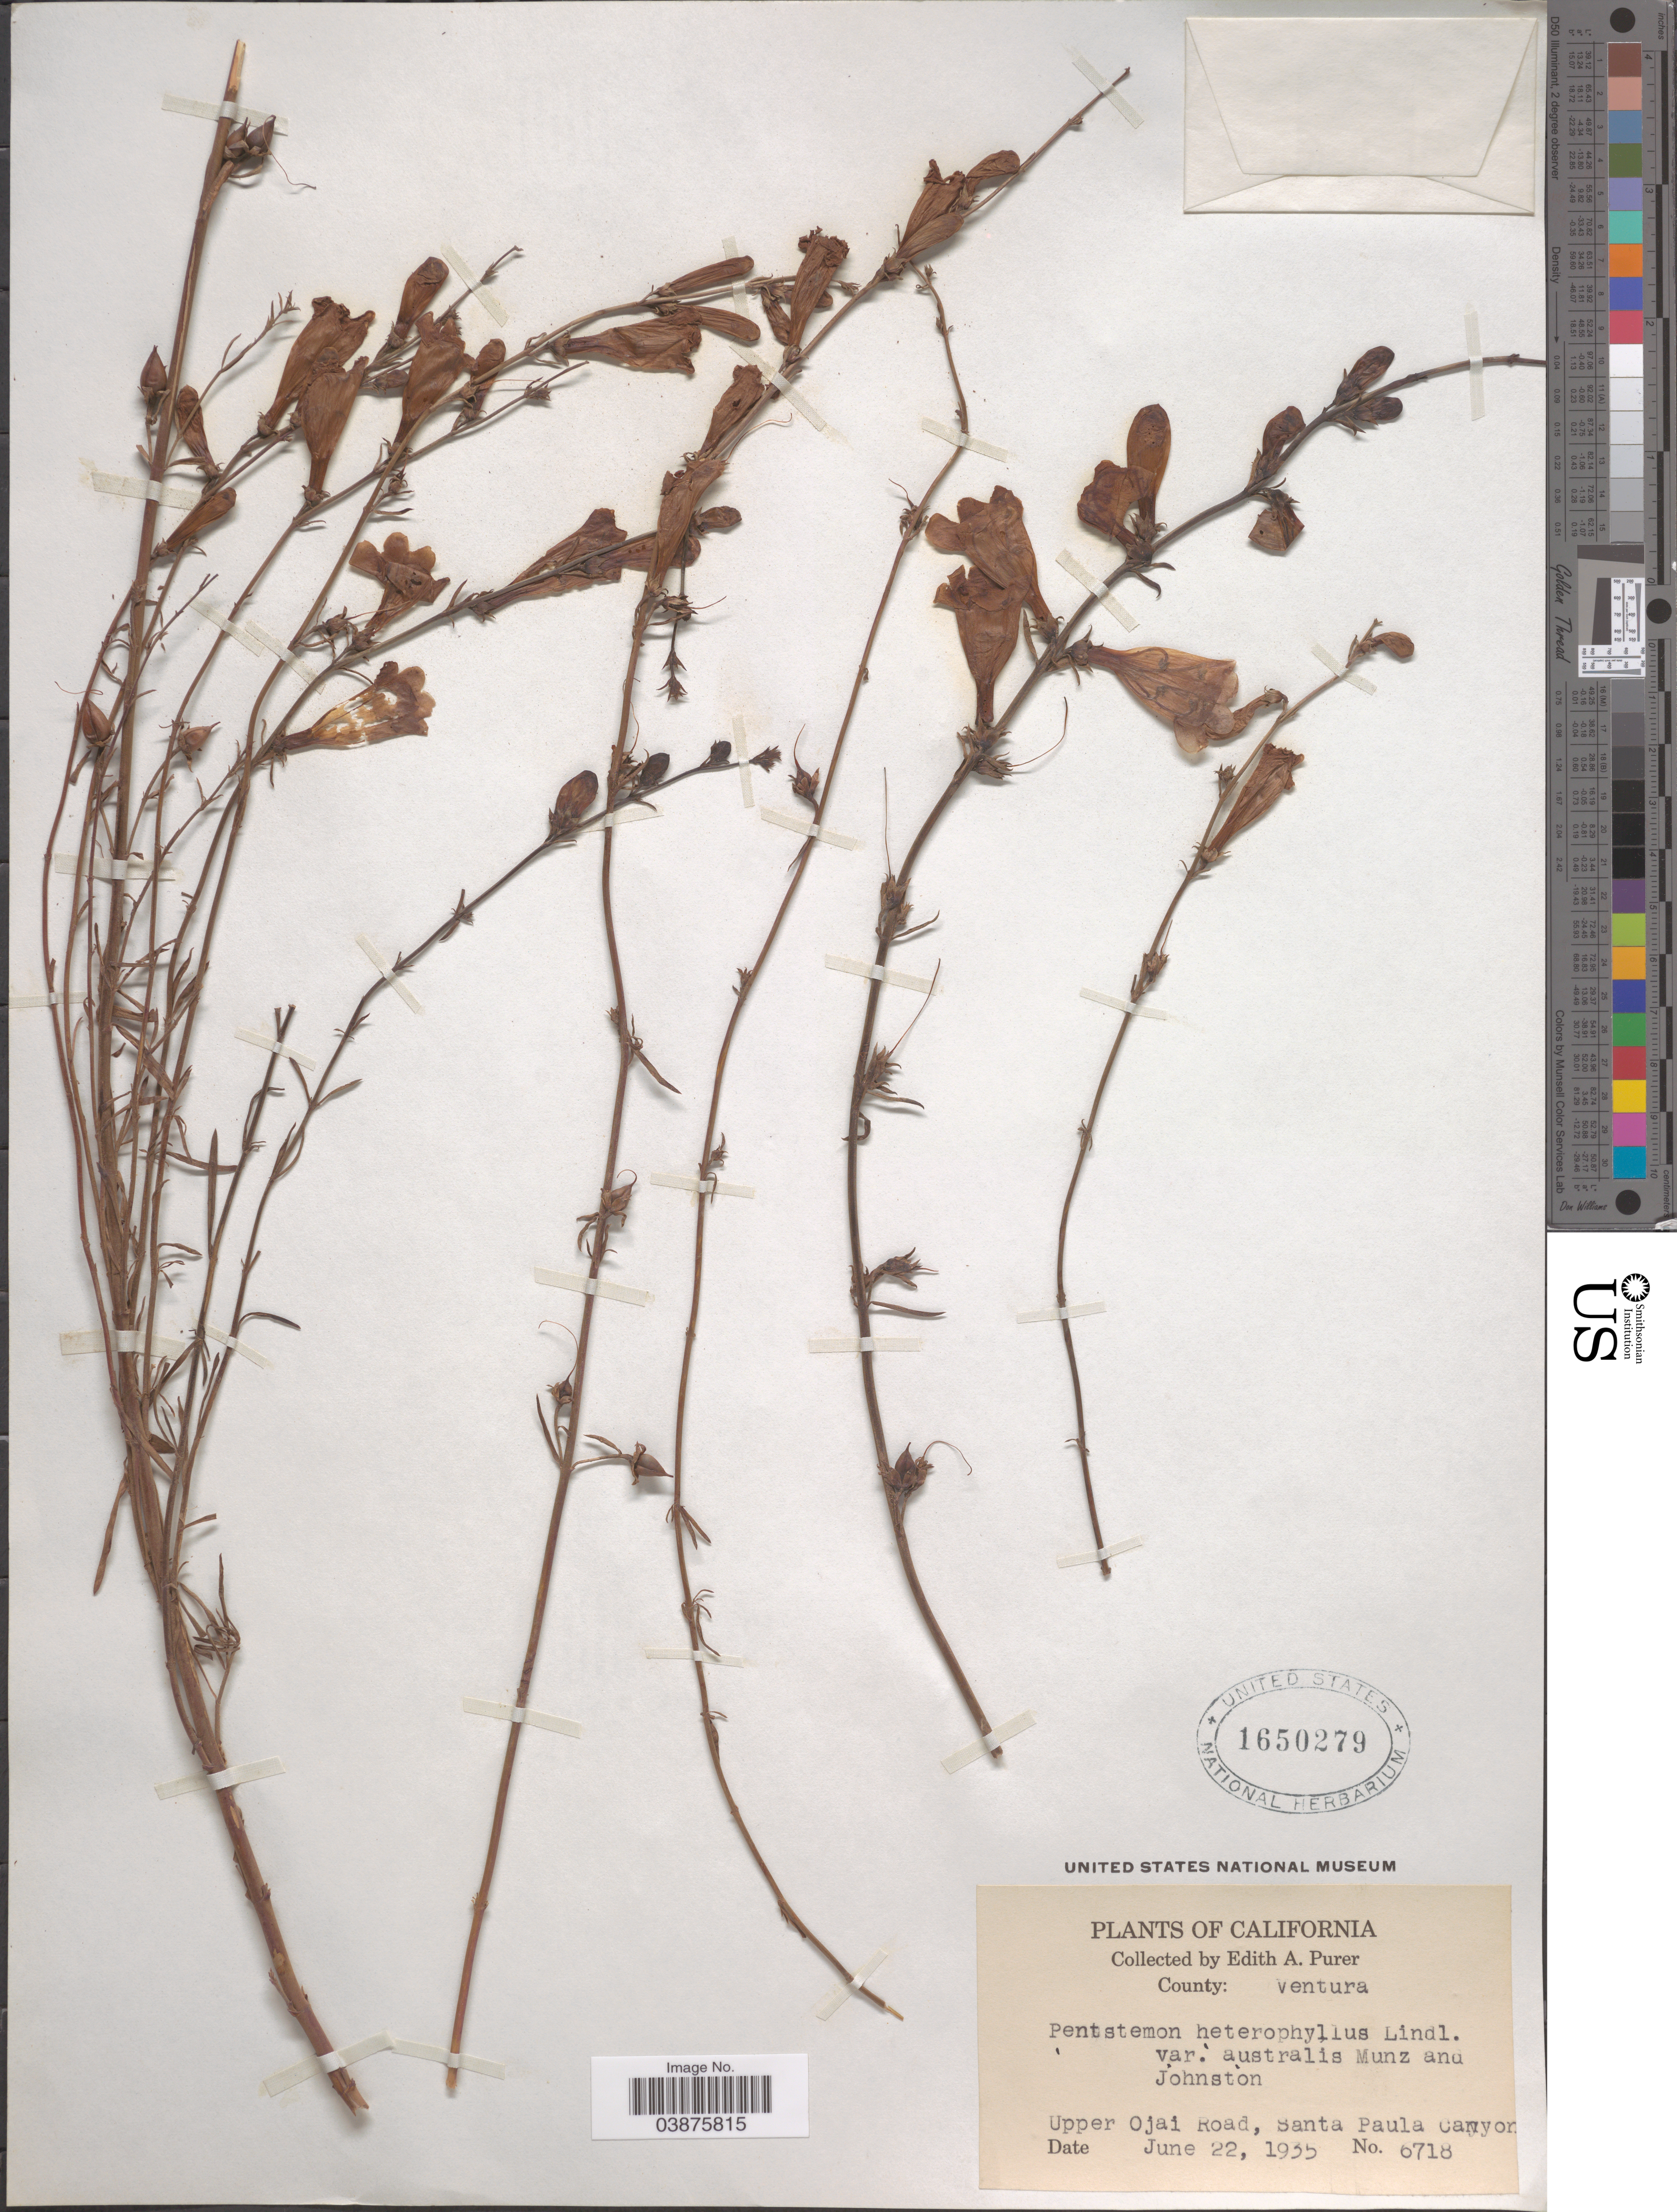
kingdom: Plantae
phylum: Tracheophyta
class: Magnoliopsida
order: Lamiales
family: Plantaginaceae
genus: Penstemon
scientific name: Penstemon heterophyllus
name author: Lindl.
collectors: E. Purer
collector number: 6718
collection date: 1935-06-22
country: United States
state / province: California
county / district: Ventura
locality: County: Ventura. Upper Ojai Road, Santa Paula Canyon.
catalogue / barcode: US 1650279